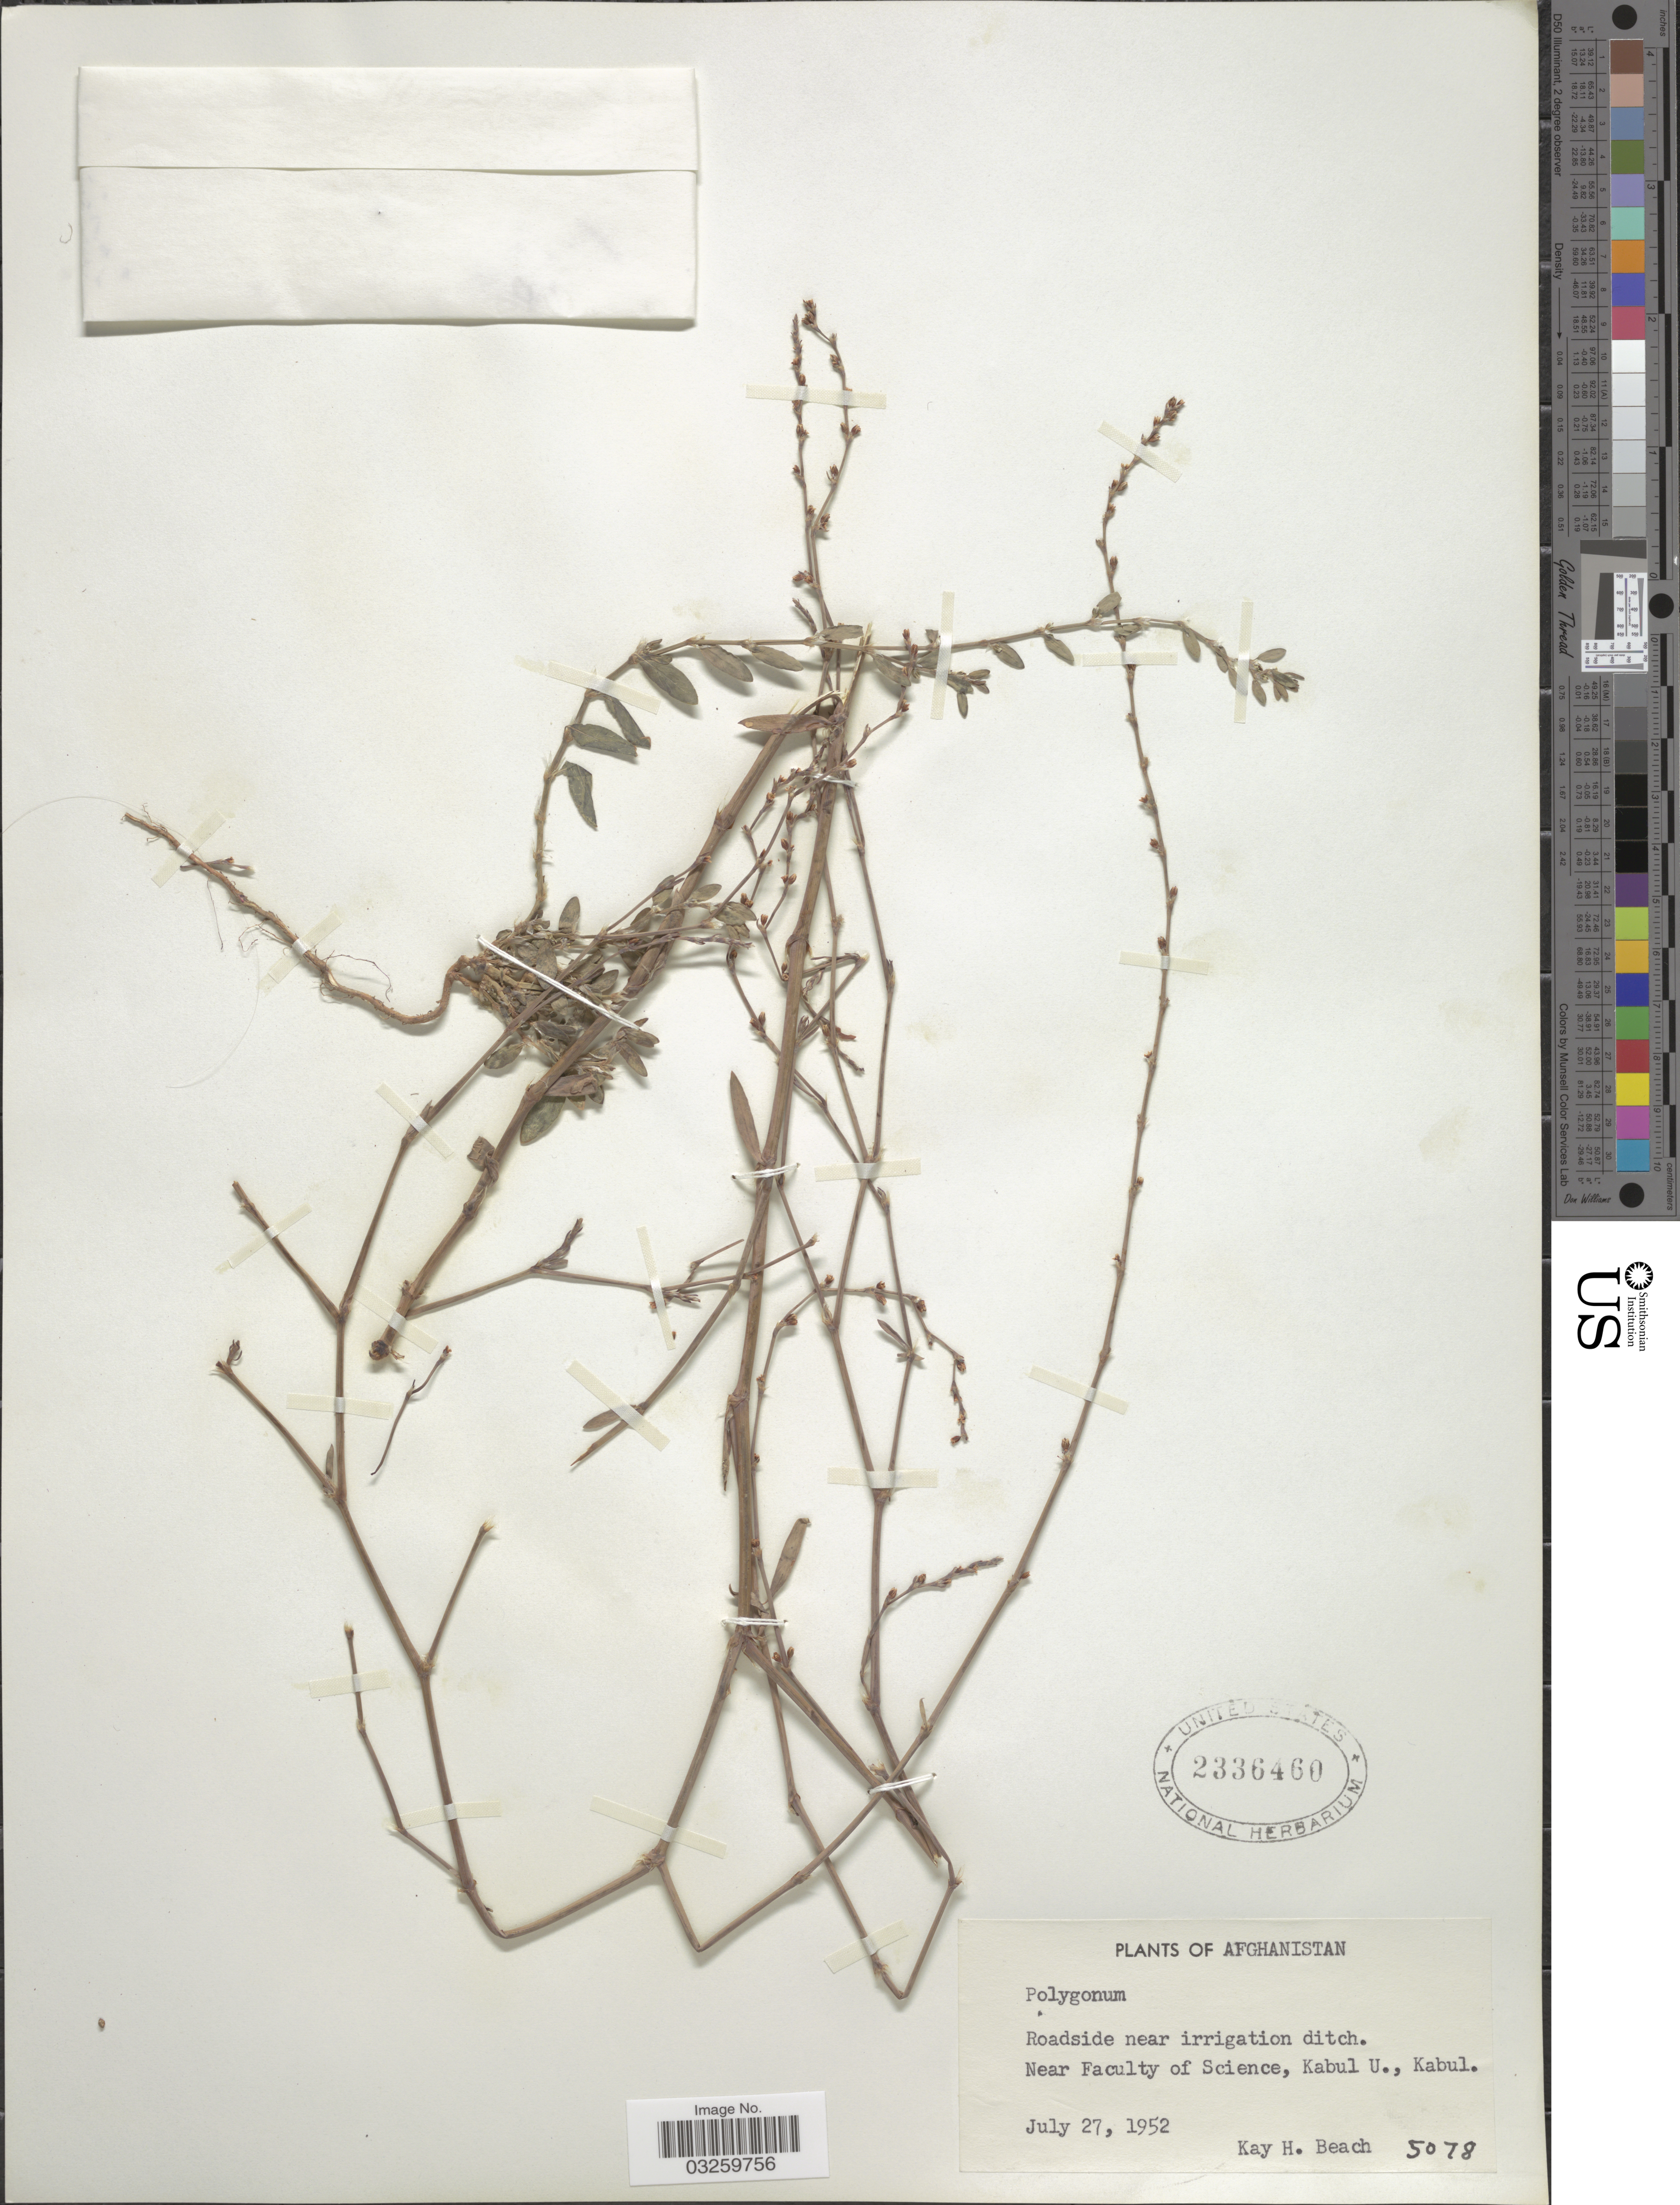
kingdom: Plantae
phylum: Tracheophyta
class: Magnoliopsida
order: Caryophyllales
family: Polygonaceae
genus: Polygonum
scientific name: Polygonum sp.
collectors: K. H. Beach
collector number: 5078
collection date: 1952-07-27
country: Afghanistan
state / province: Kabul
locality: Near Faculty of Science, Kabul U., Kabul.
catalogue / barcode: US 2336460